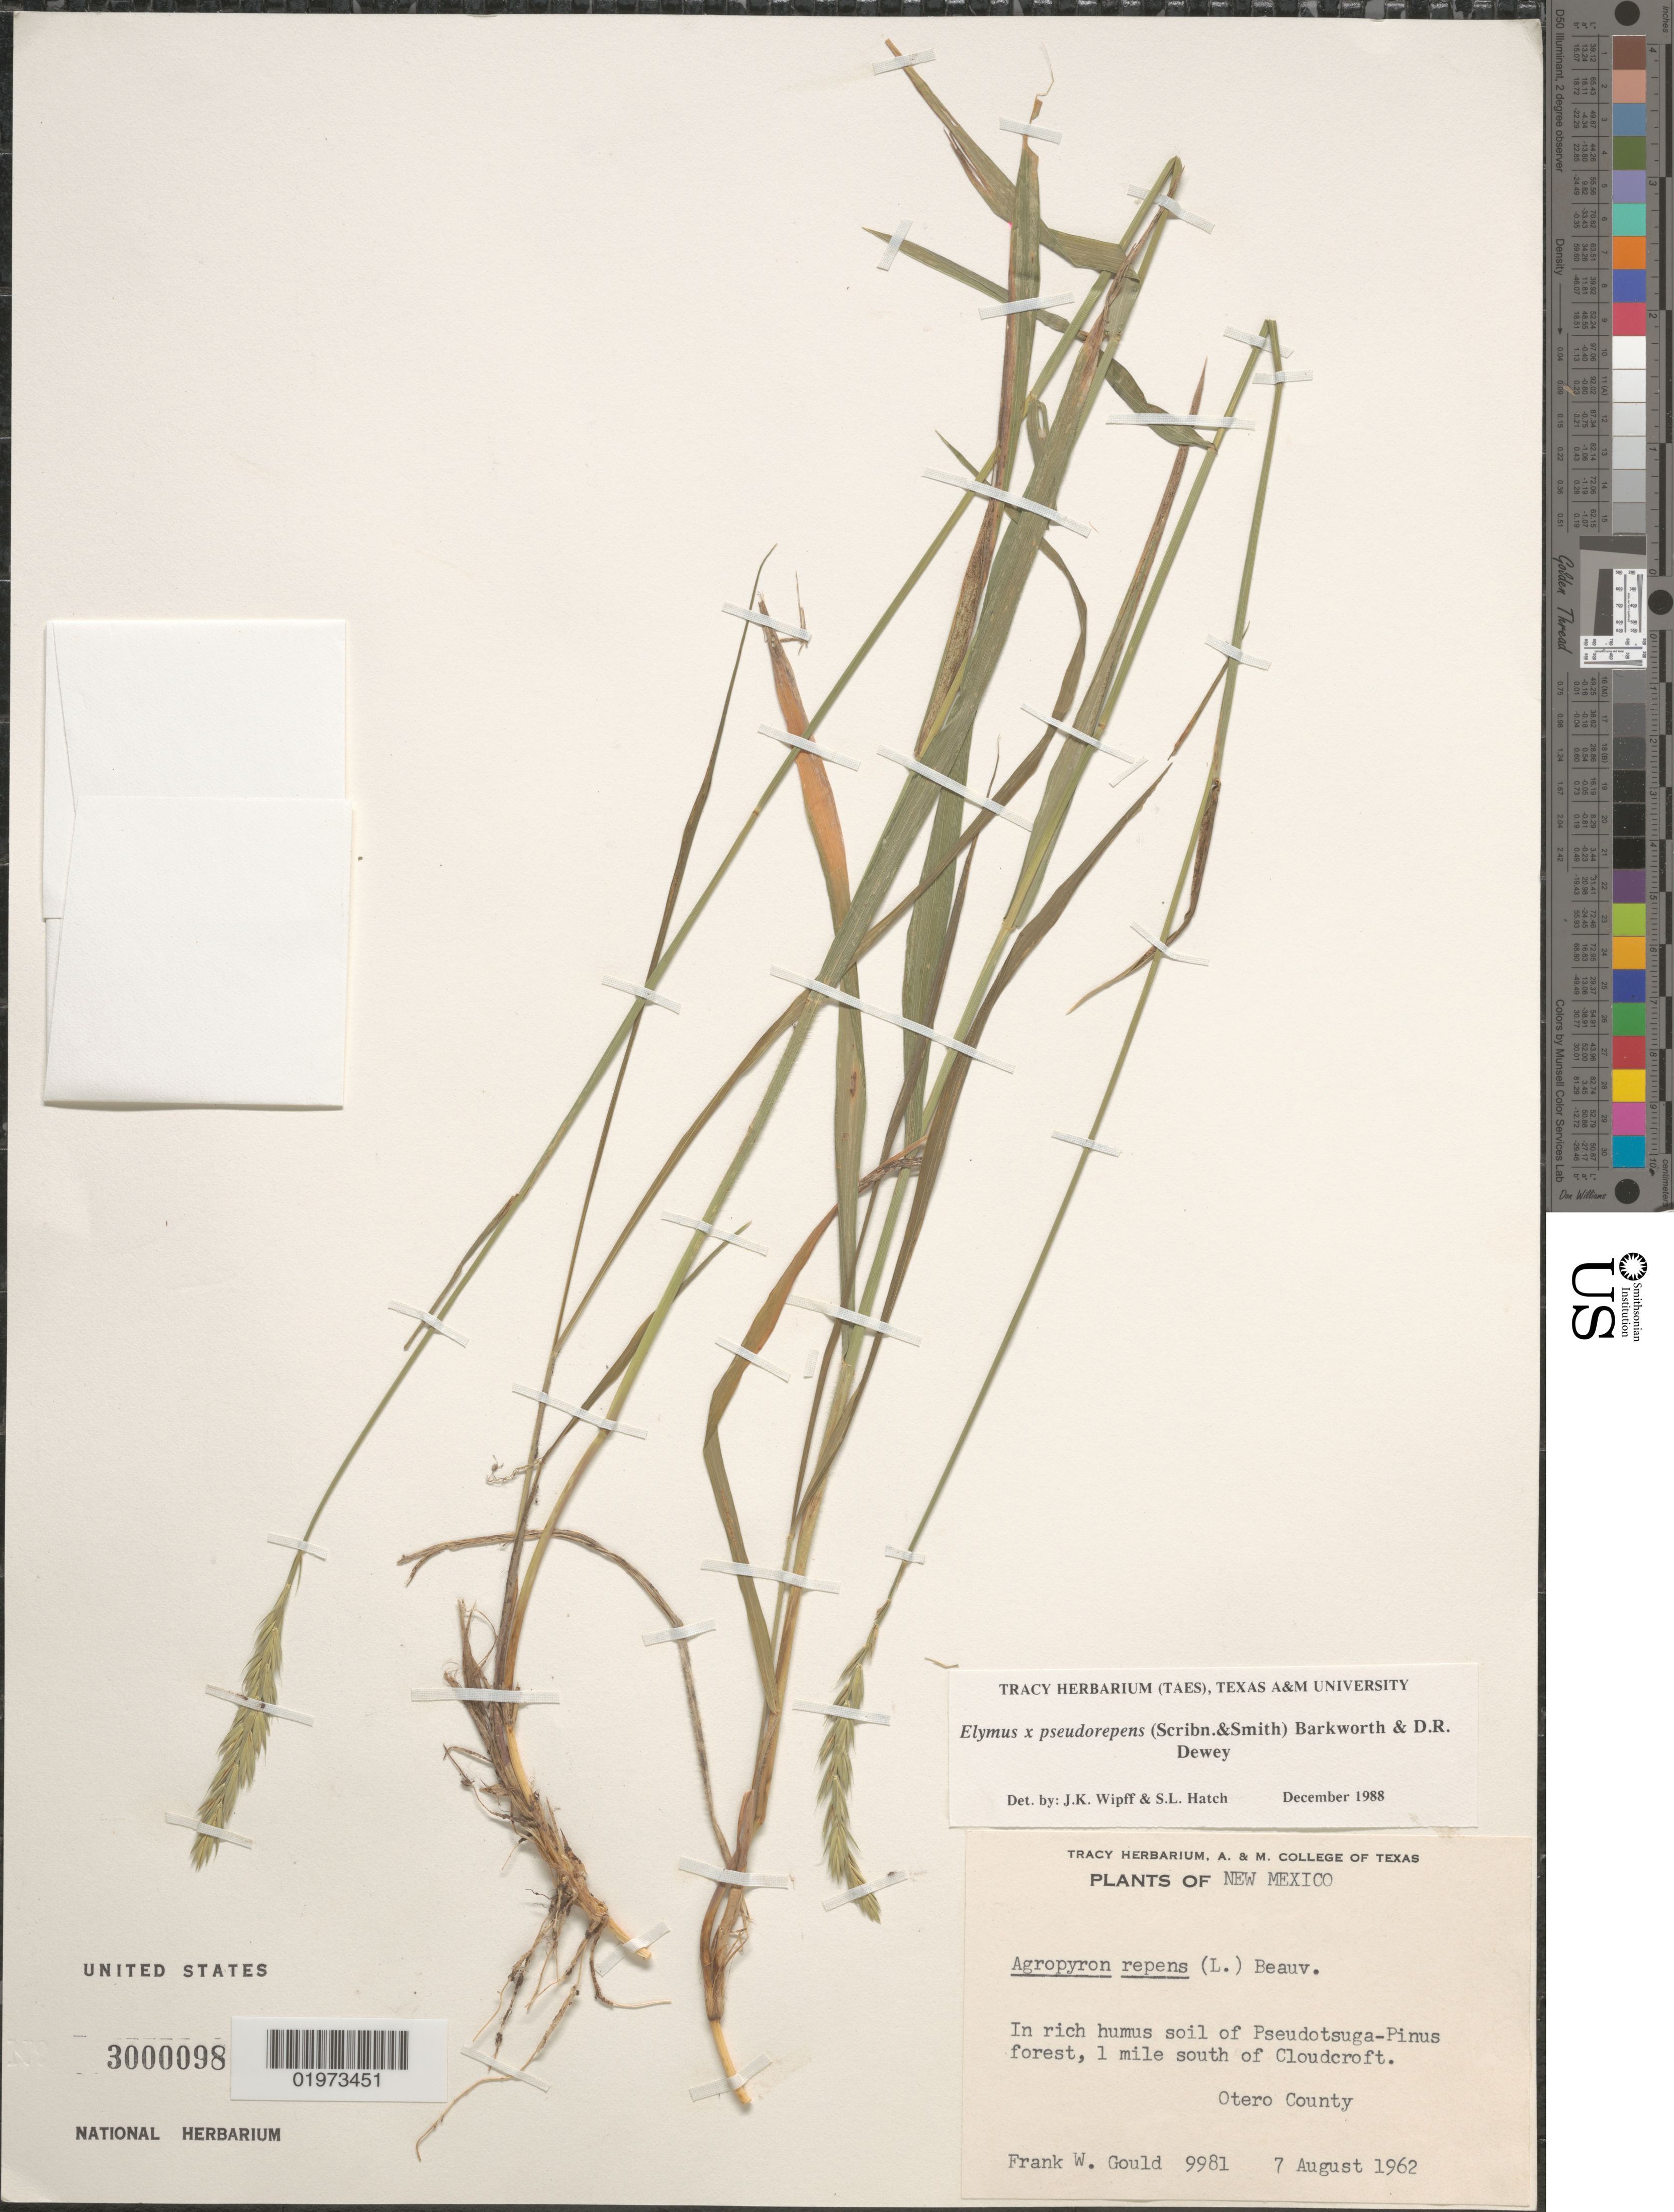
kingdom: Plantae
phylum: Tracheophyta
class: Liliopsida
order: Poales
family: Poaceae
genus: Elymus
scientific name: Elymus x pseudorepens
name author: (Scribn. & J.G. Sm.) Barkworth & Dewey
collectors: F. W. Gould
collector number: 9981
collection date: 1962-08-07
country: United States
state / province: New Mexico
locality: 1 mile south of Cloudcroft. Otero County.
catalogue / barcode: US 3000098